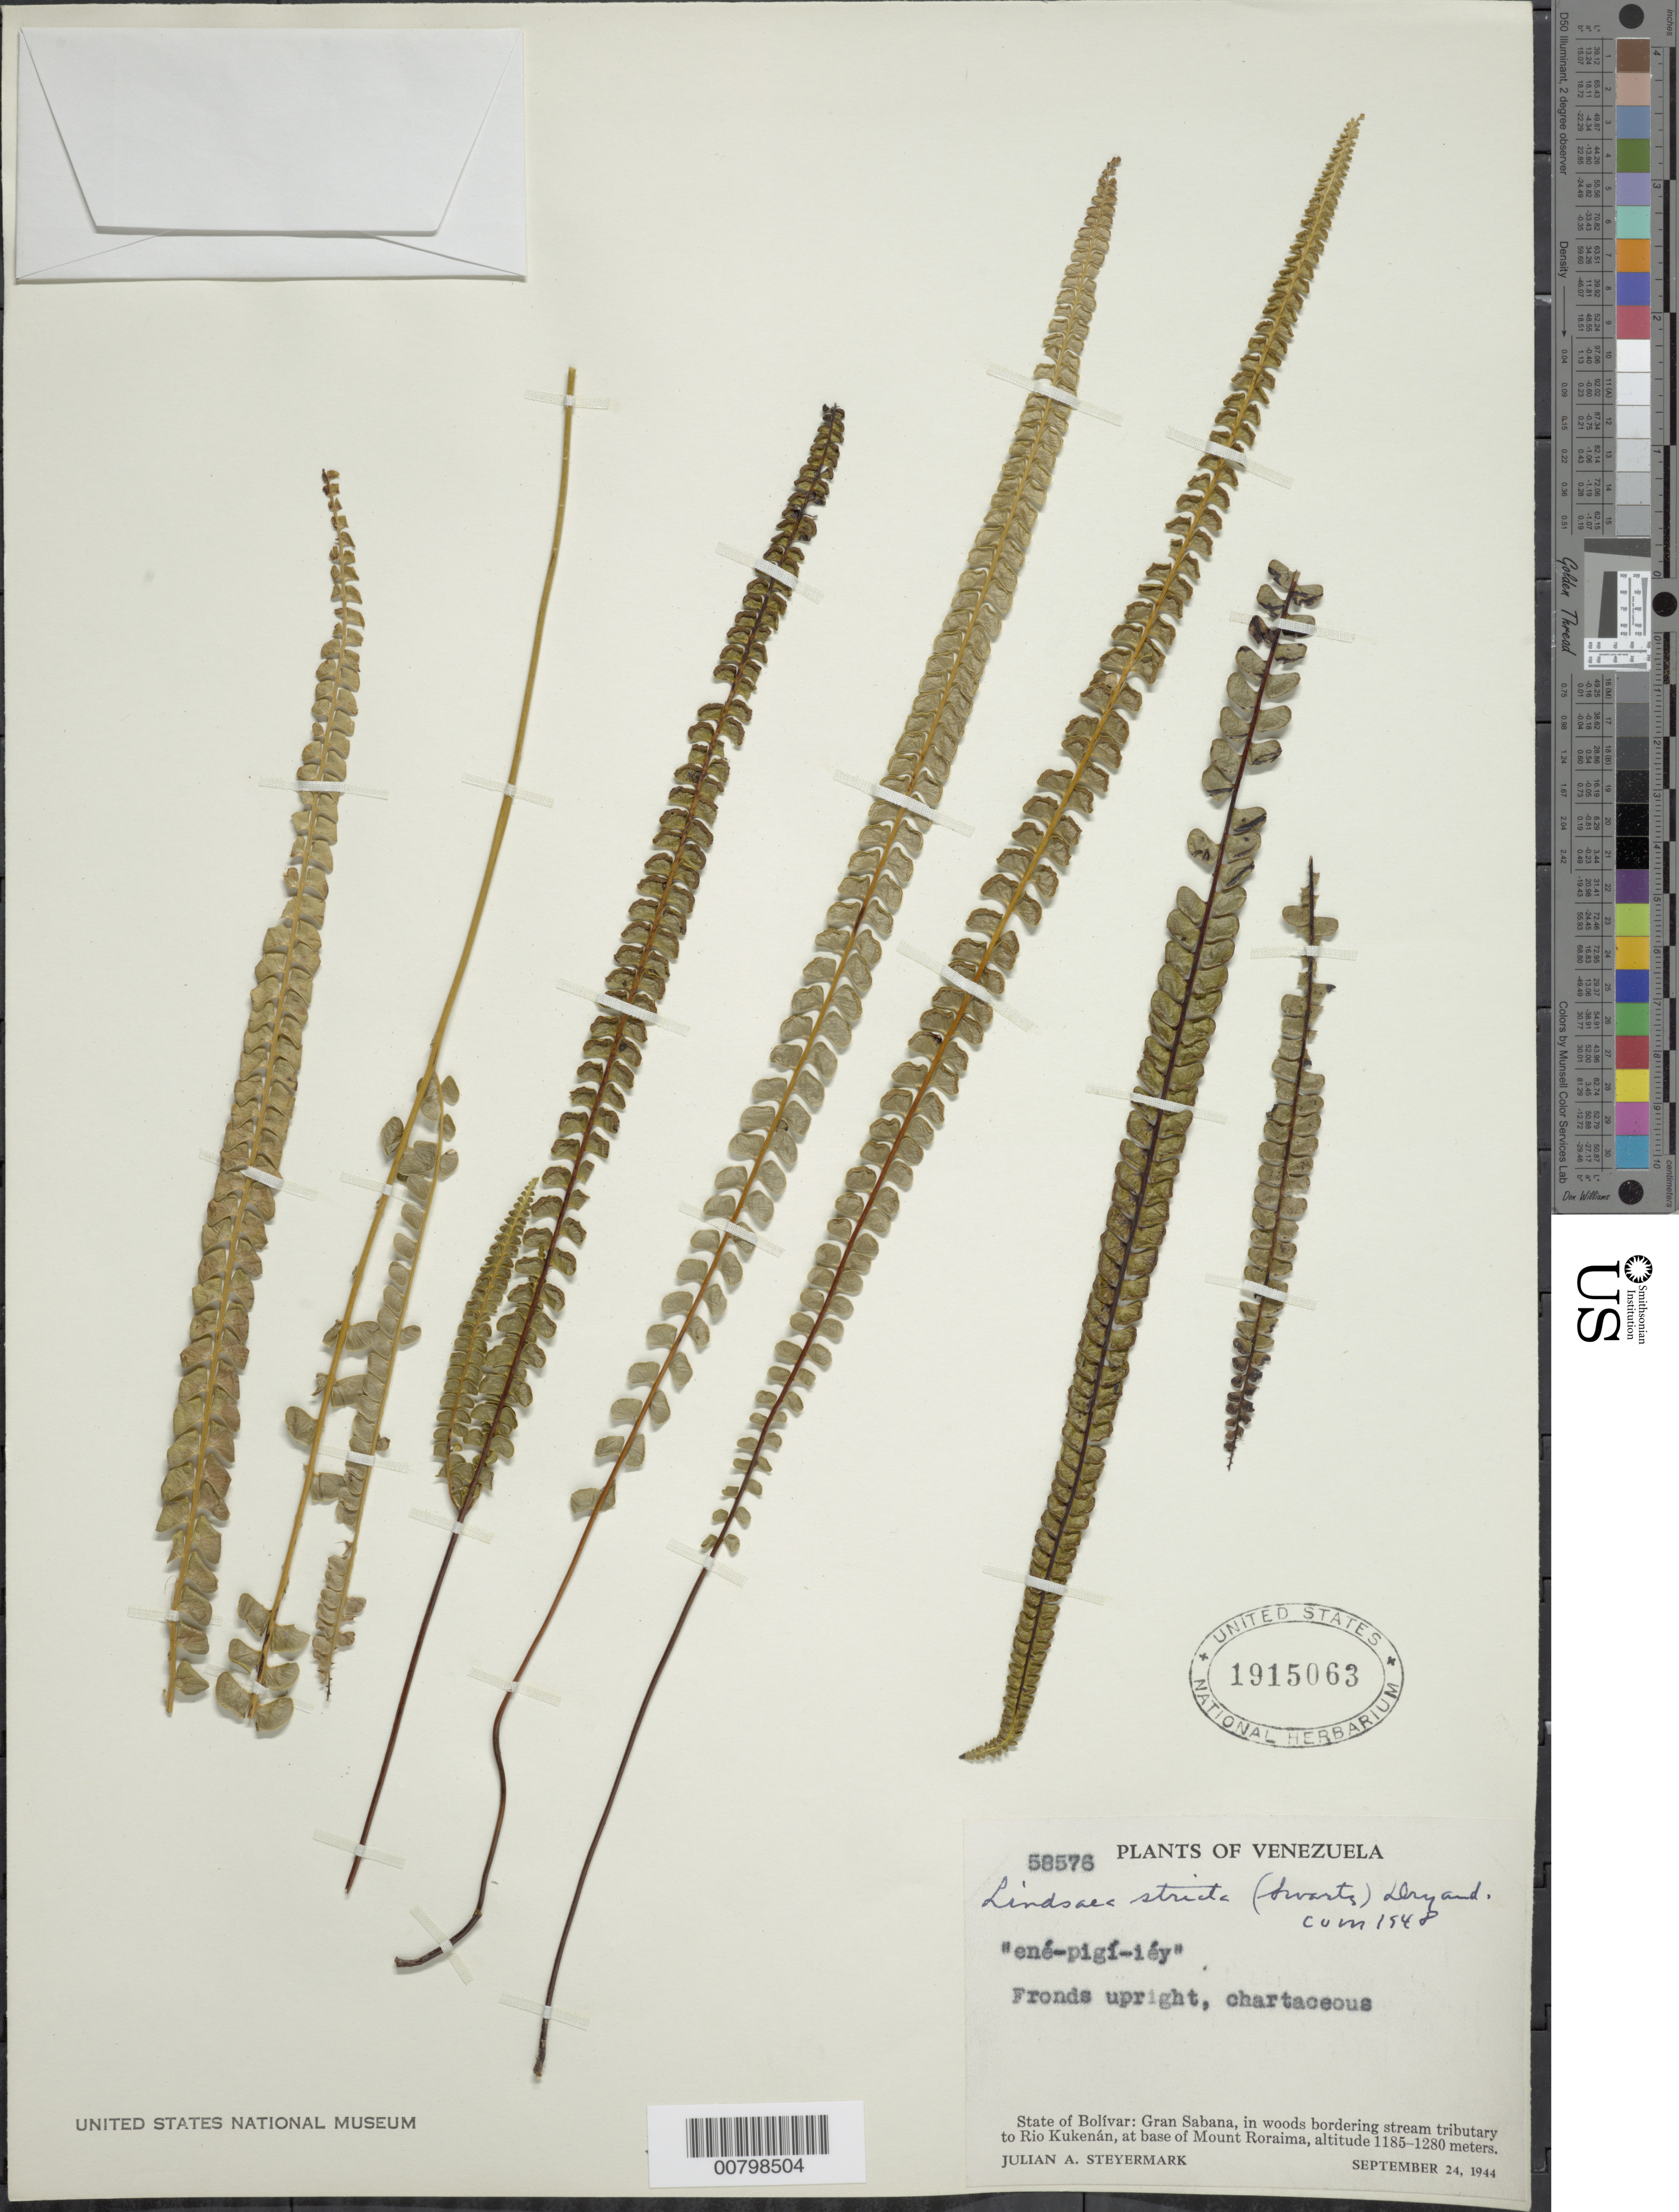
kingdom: Plantae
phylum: Tracheophyta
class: Polypodiopsida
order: Polypodiales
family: Lindsaeaceae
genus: Lindsaea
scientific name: Lindsaea stricta f. stricta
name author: (Sw.) Dryand.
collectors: J. Steyermark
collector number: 58576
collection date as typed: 24-Sep-44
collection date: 1944-09-24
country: Venezuela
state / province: Bolívar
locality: Gran Sabana, along stream tributary of Río Kukenán, base of Mt. Roraima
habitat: Woods bordering stream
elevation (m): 1185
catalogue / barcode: US 1915063